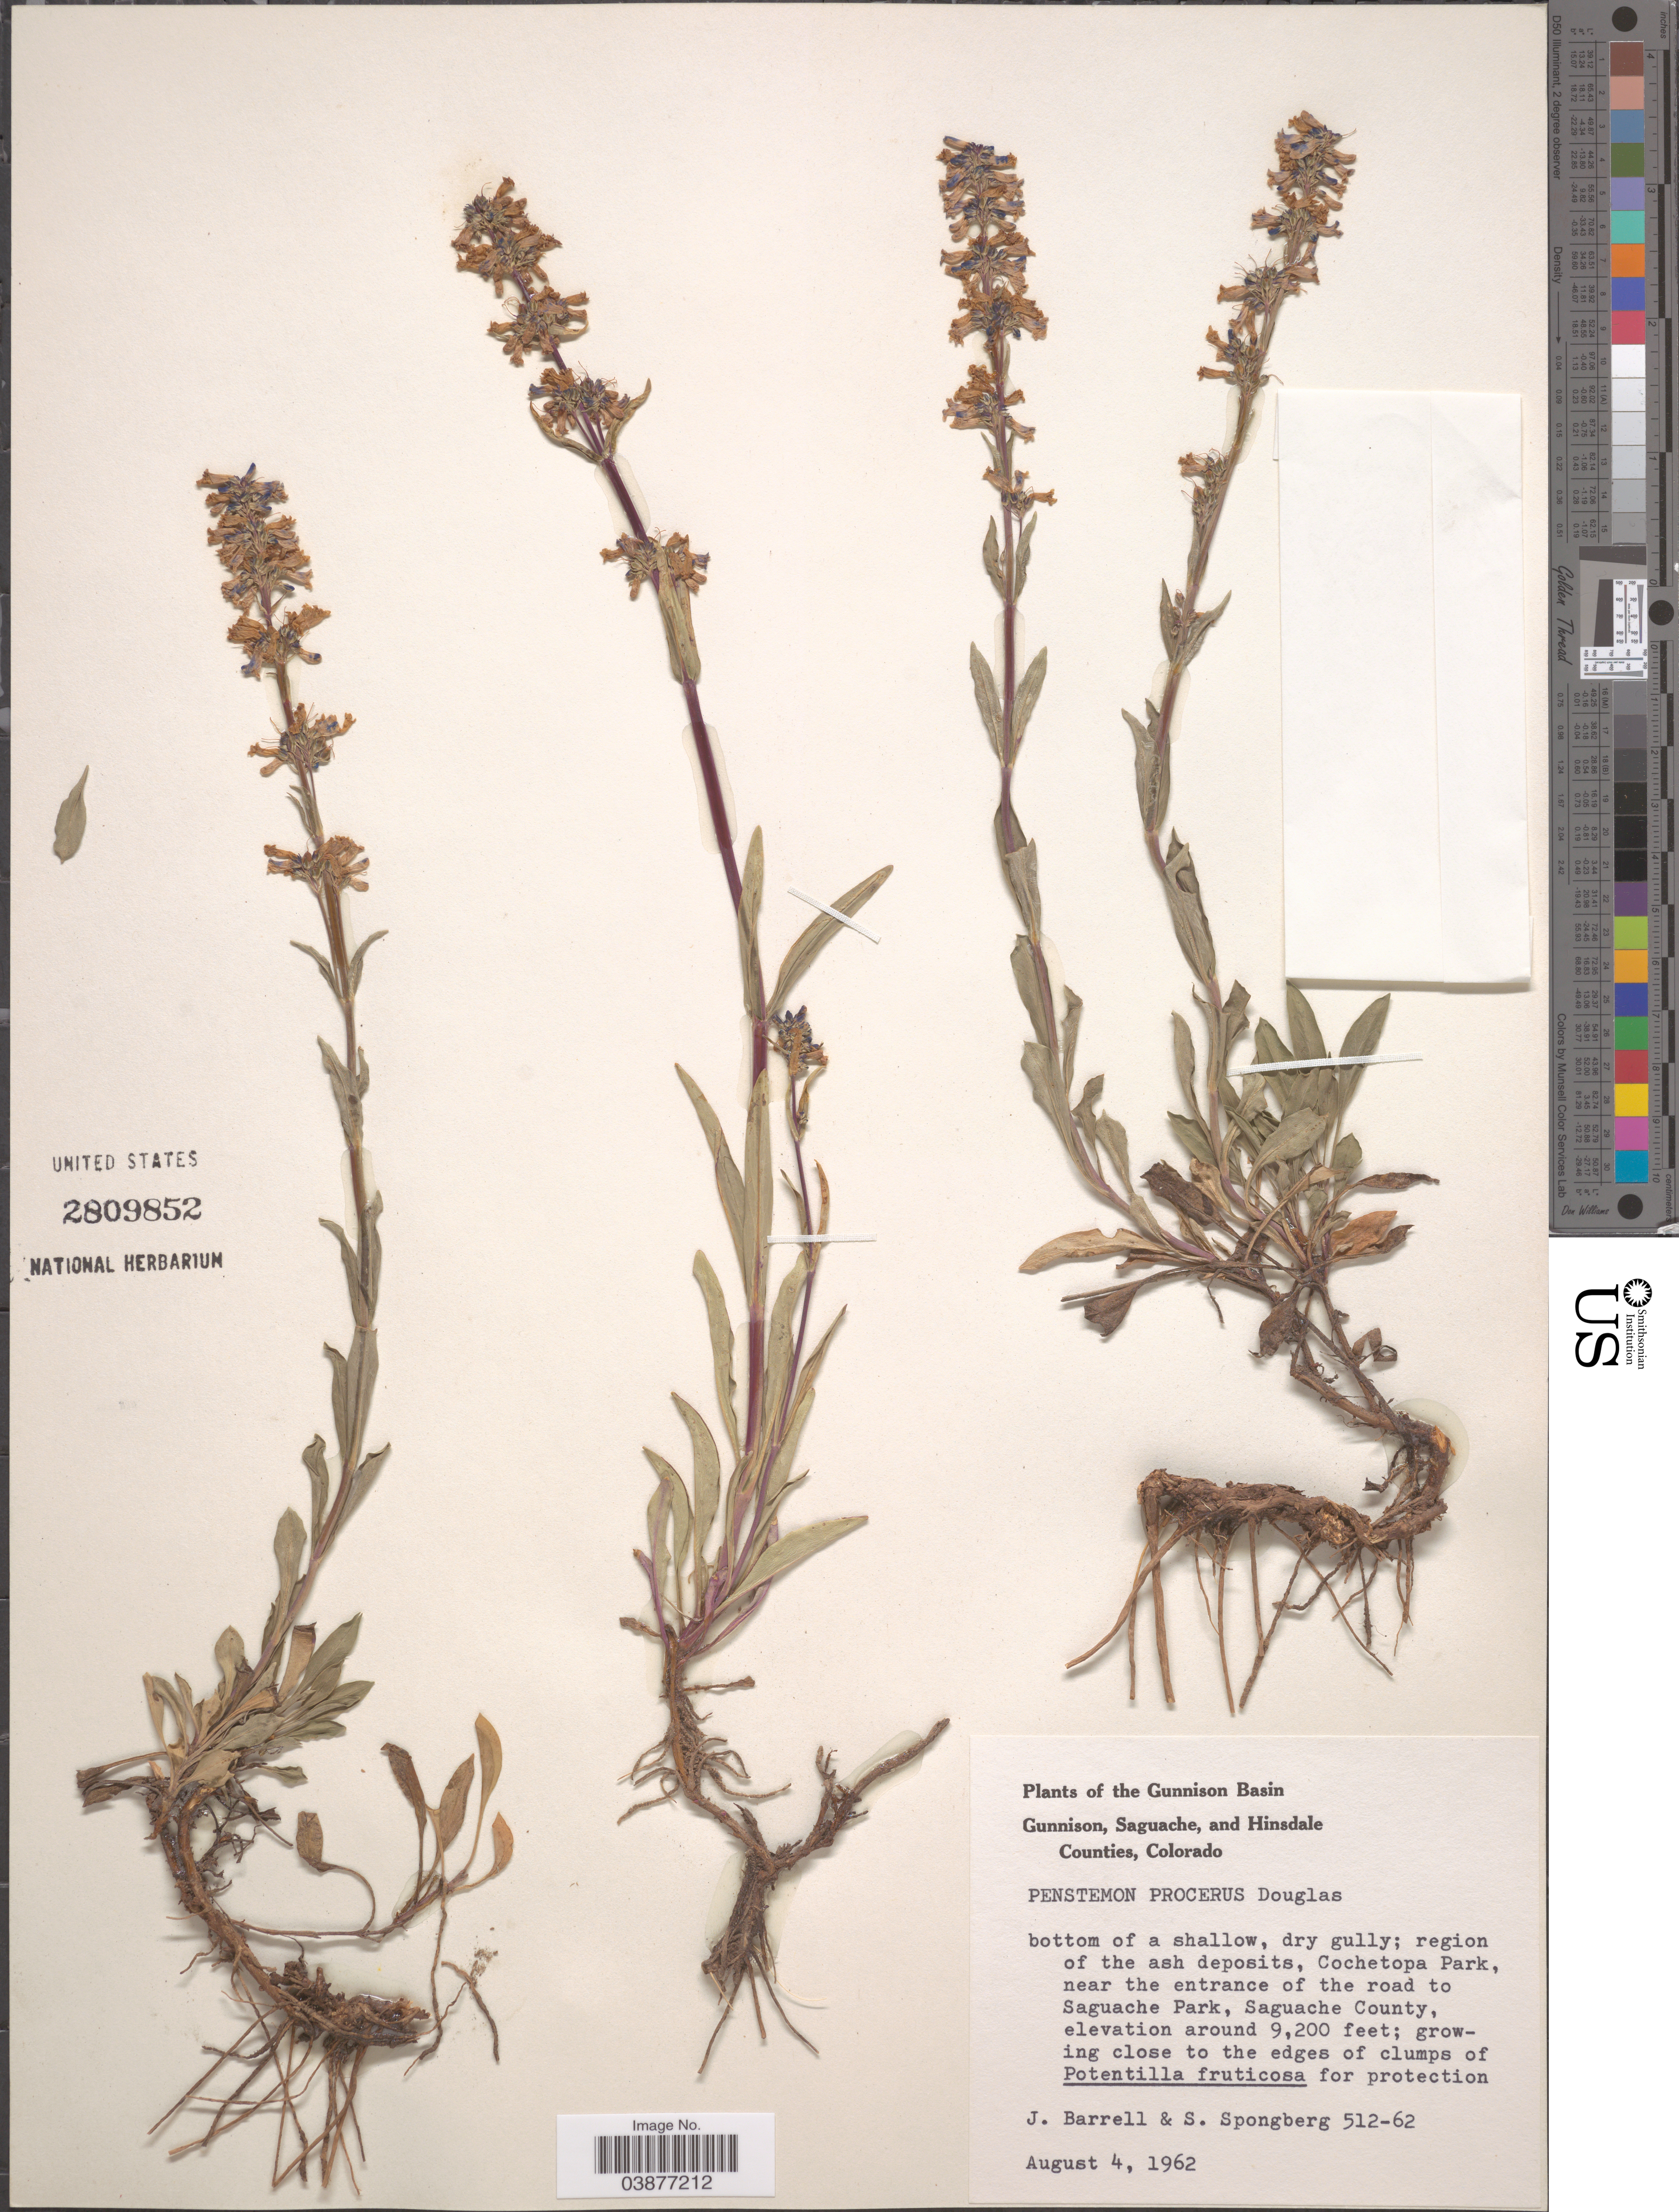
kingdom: Plantae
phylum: Tracheophyta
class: Magnoliopsida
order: Lamiales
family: Plantaginaceae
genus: Penstemon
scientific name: Penstemon procerus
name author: Douglas ex Graham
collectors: J. Barrell & S. A.Spongberg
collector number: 512-62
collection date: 1962-08-04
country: United States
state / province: Colorado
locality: The Gunnison Basin. Region of the ash deposits, Cochetopa Park, near the entrance of the road to Saguache Park, Saguache County.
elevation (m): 2804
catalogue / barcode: US 2809852